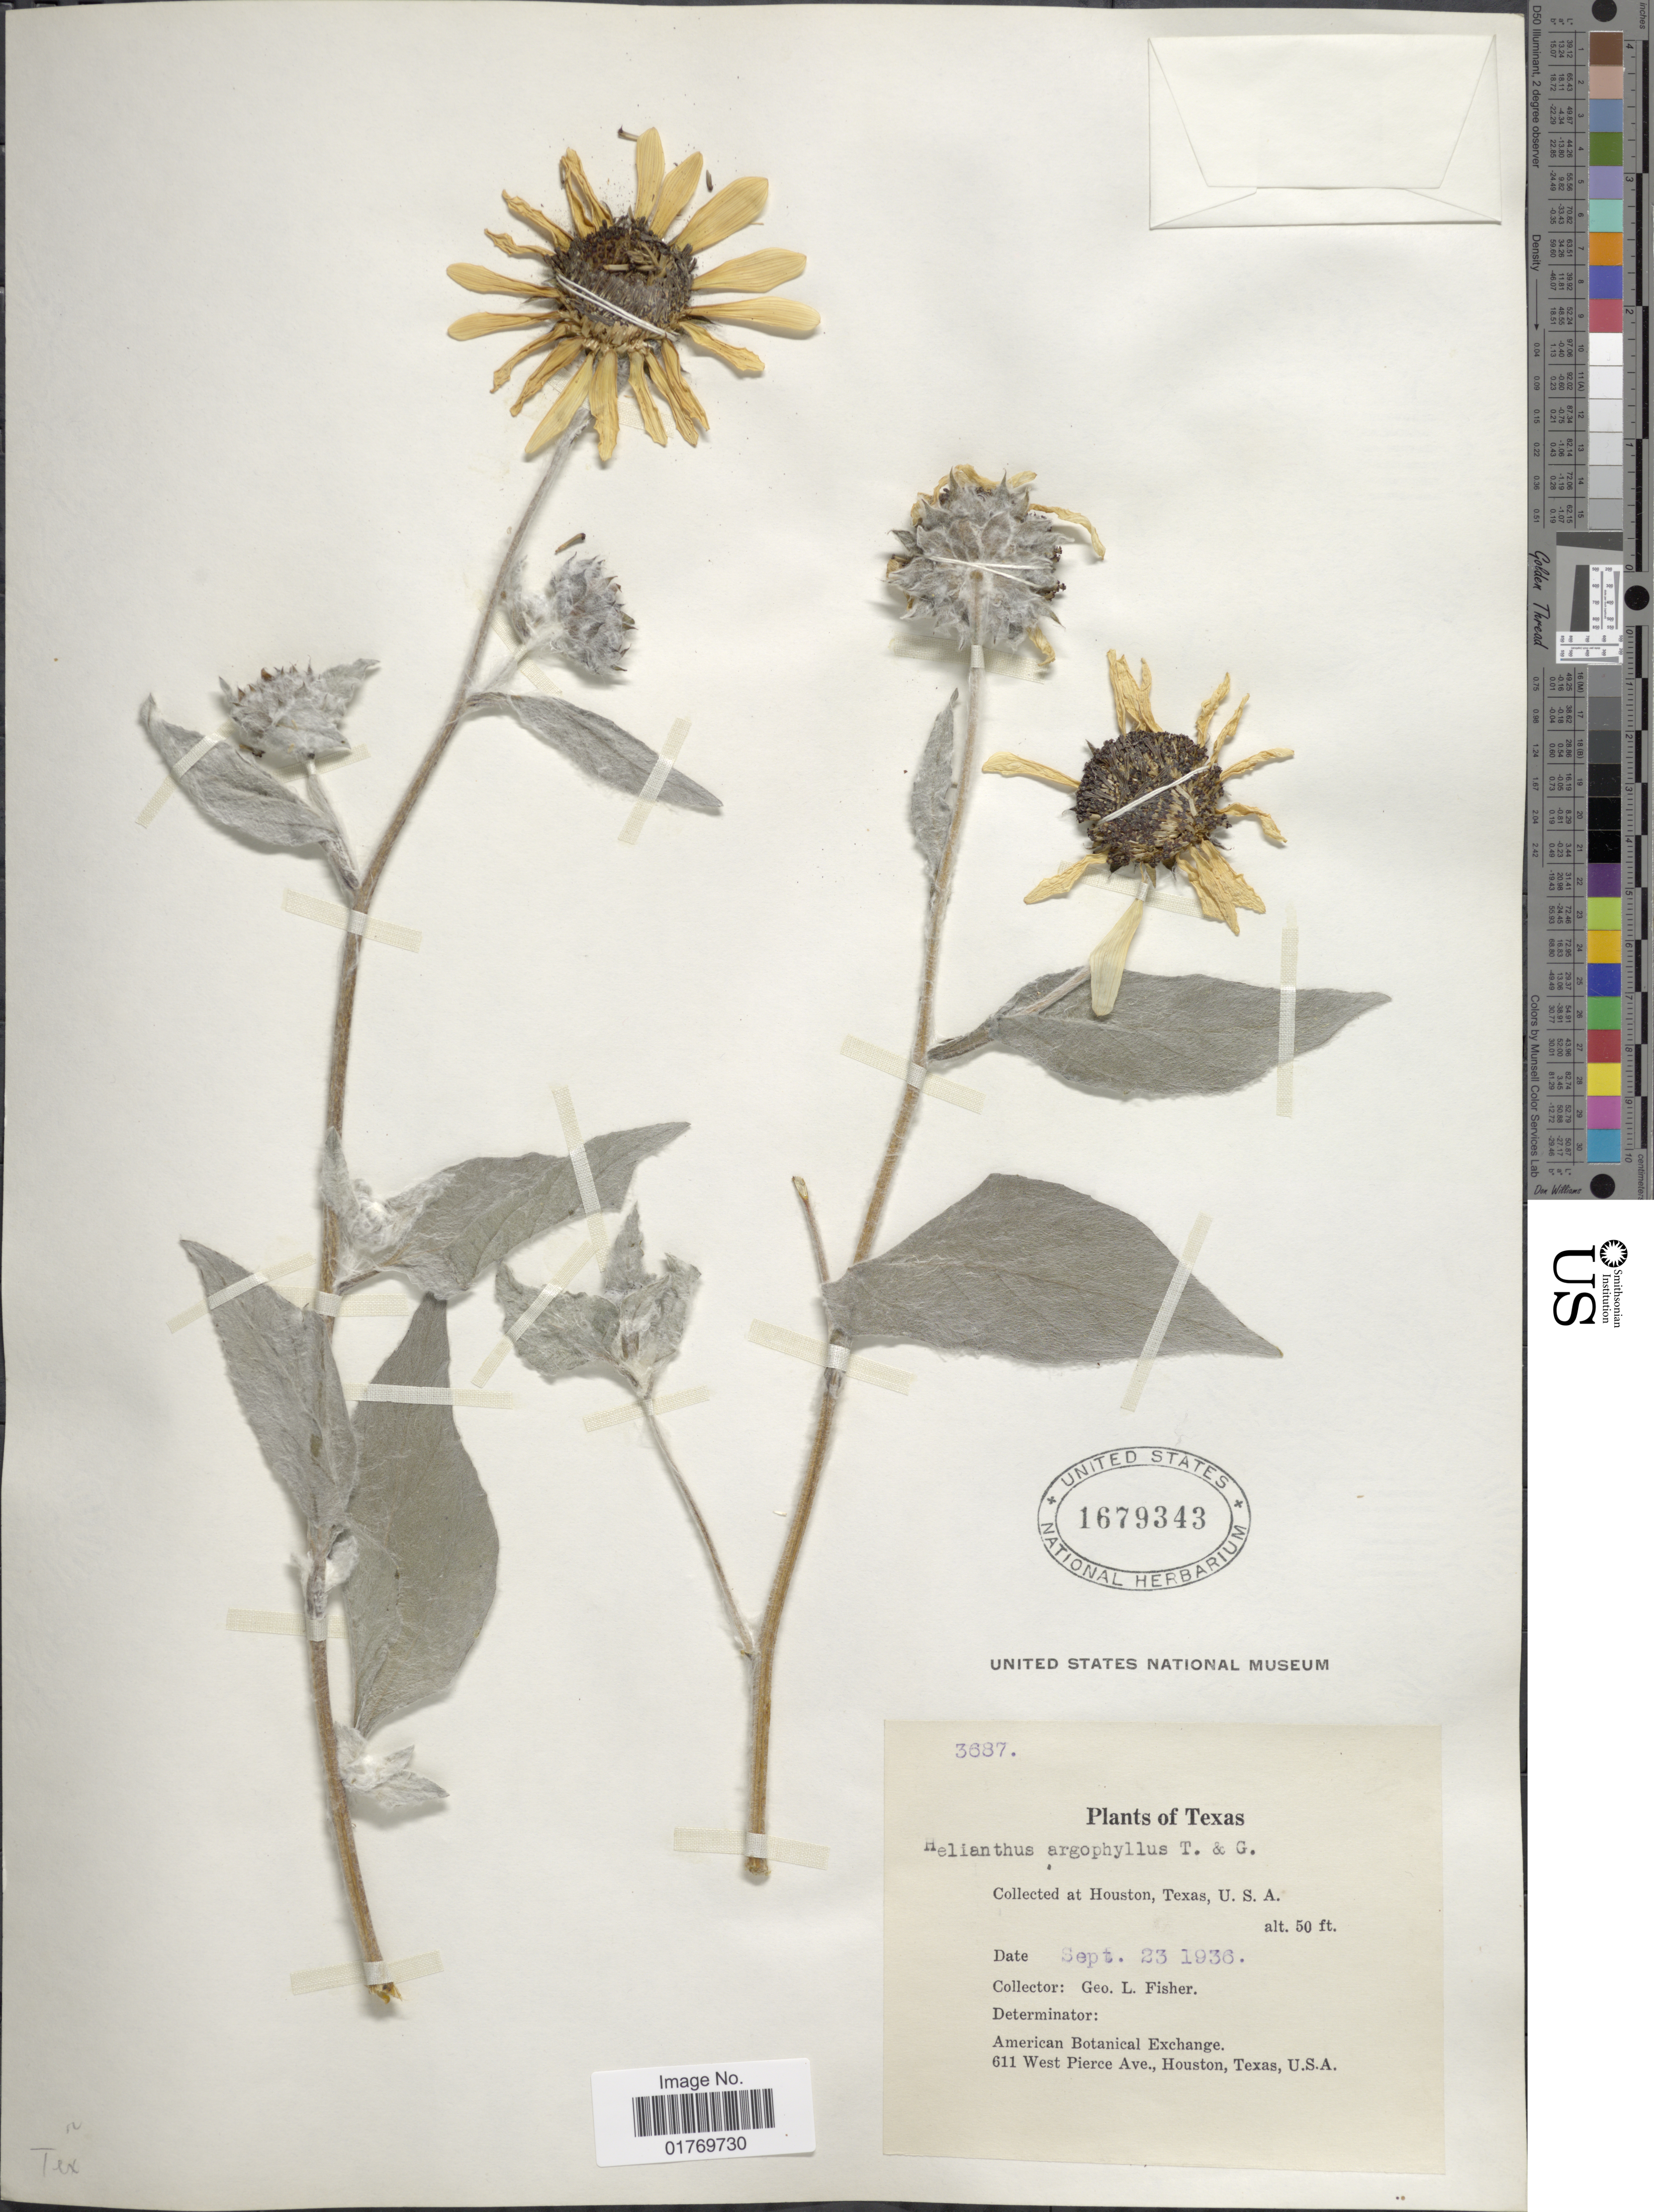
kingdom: Plantae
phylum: Tracheophyta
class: Magnoliopsida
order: Asterales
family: Asteraceae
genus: Helianthus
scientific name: Helianthus argophyllus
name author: Torr. & A. Gray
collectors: G. L. Fisher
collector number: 3687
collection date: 1936-09-23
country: United States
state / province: Texas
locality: Houston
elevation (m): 15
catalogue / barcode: US 1679343